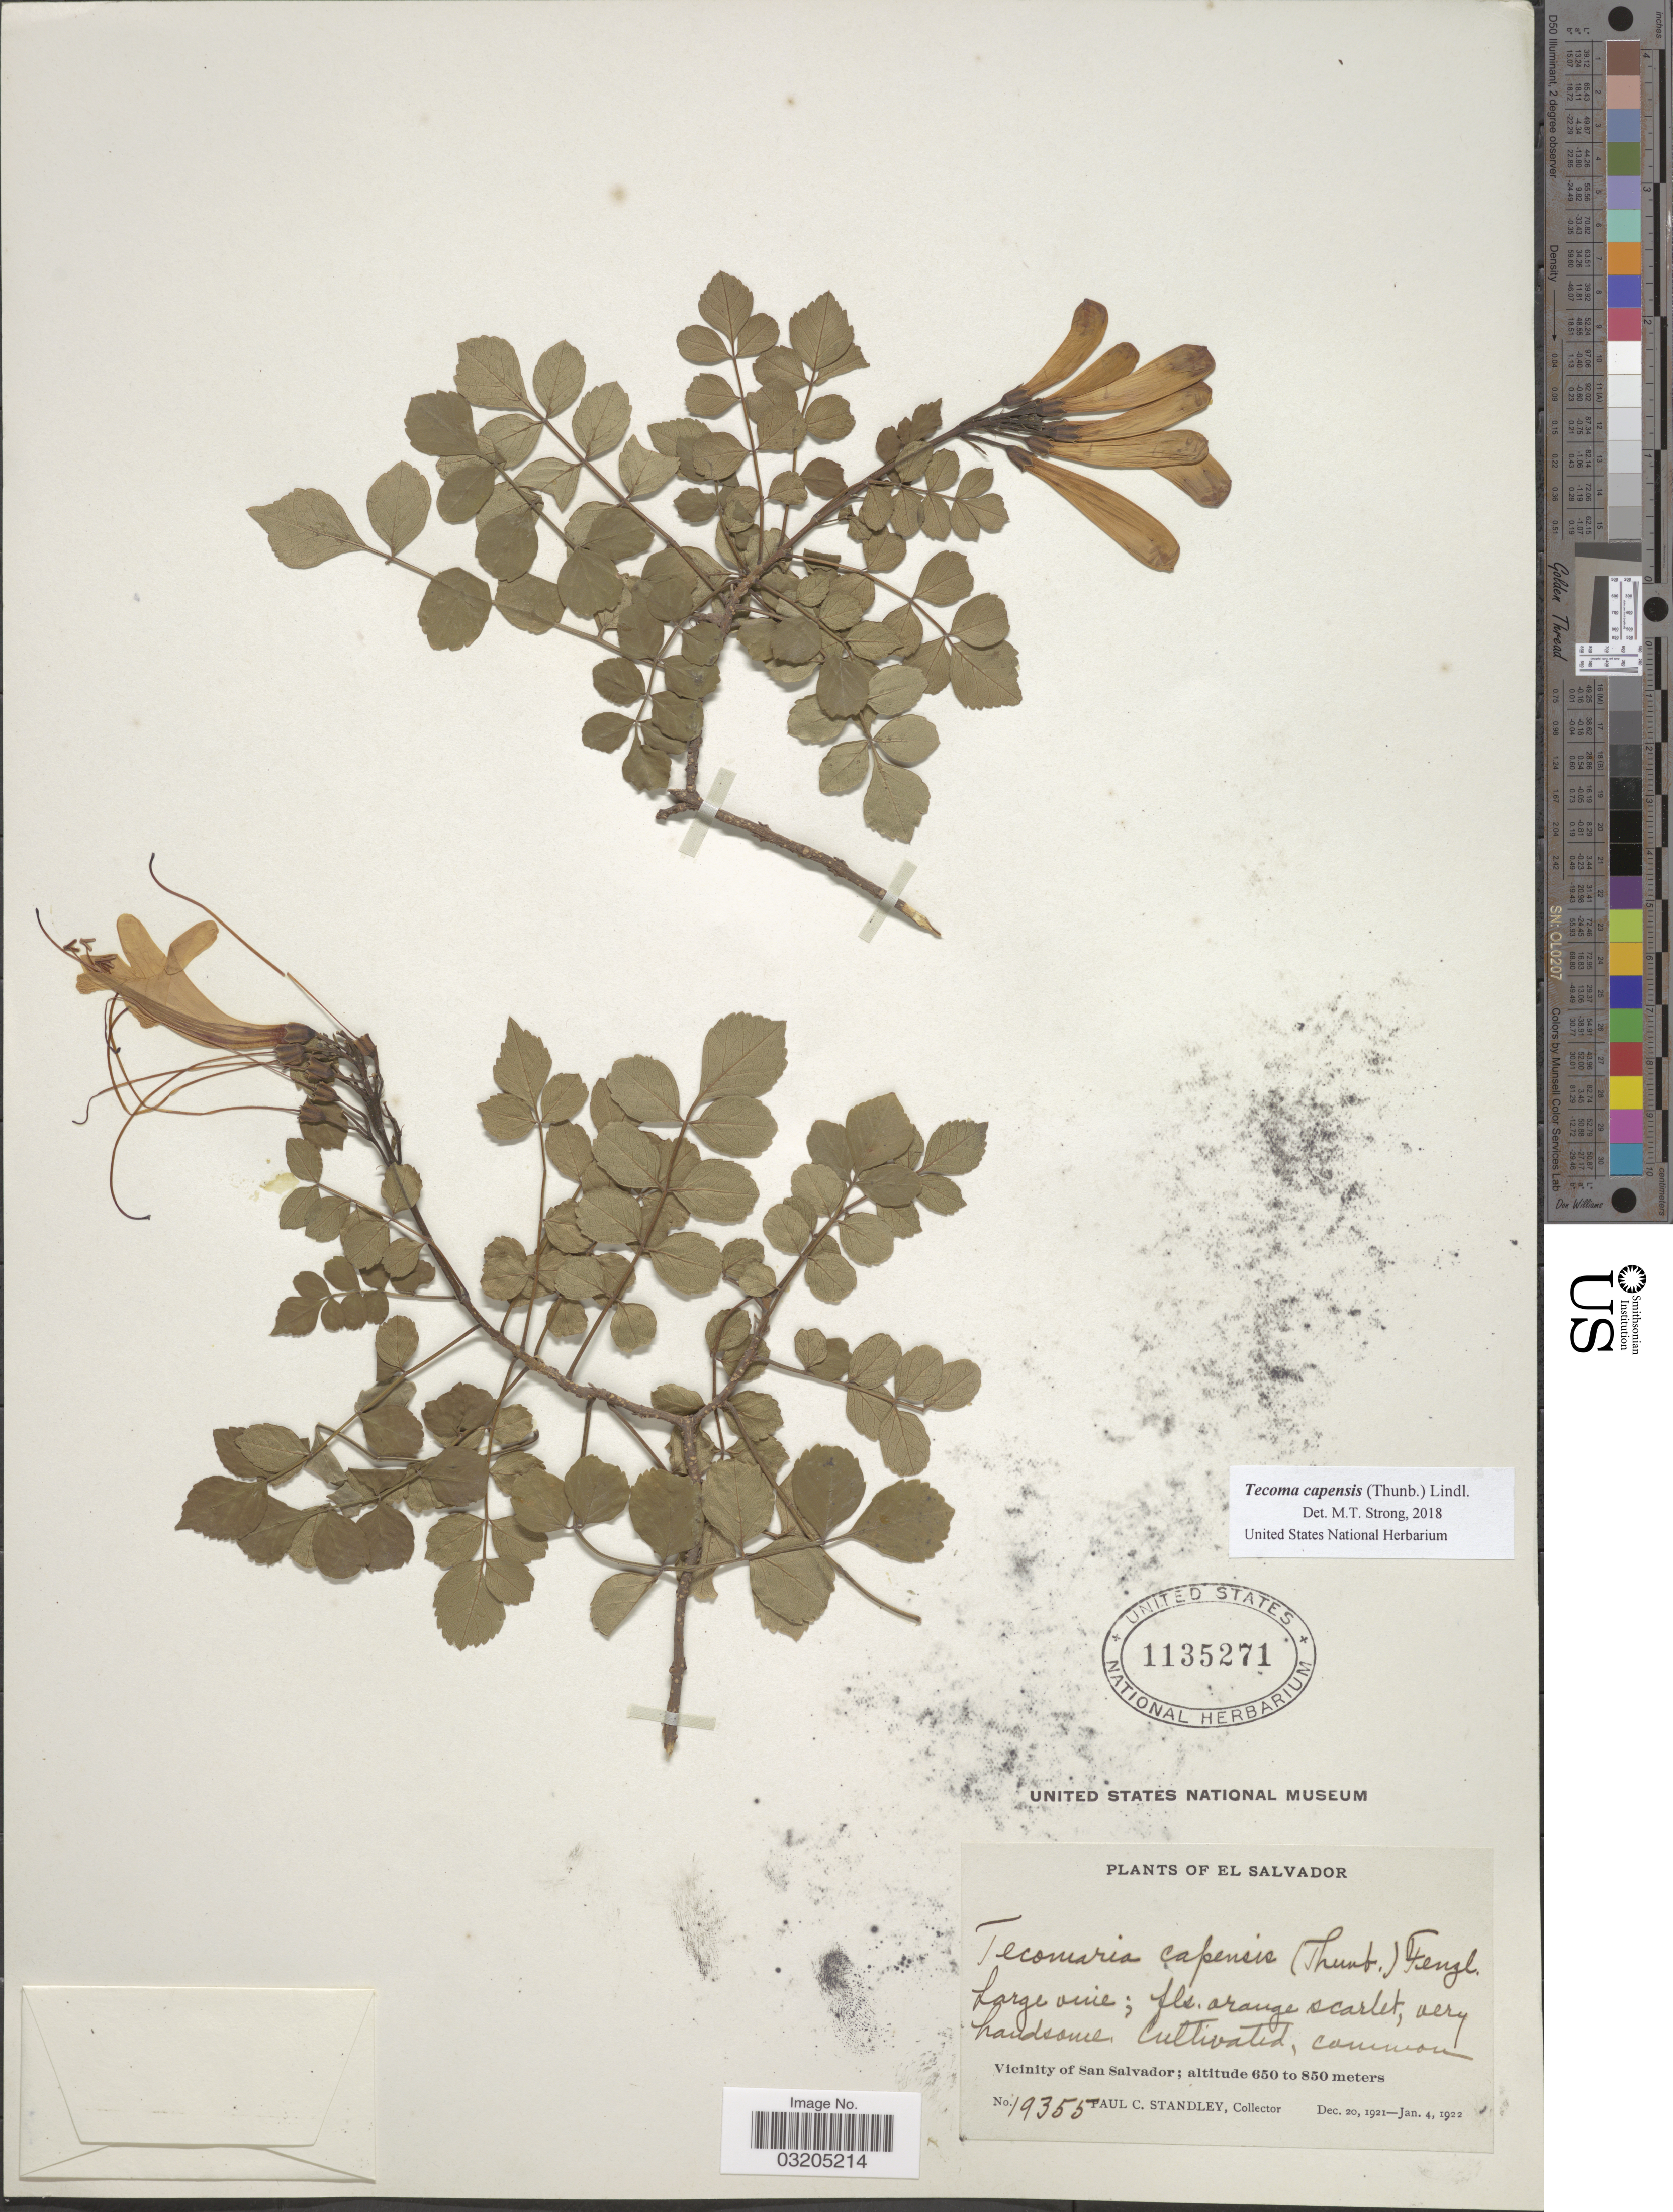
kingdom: Plantae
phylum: Tracheophyta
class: Magnoliopsida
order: Lamiales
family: Bignoniaceae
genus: Tecoma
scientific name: Tecoma capensis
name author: (Thunb.) Lindl.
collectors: P. C. Standley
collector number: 19355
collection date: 1921-12-20/1922-01-04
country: El Salvador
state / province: San Salvador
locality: Vicinity of San Salvador.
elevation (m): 650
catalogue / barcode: US 1135271